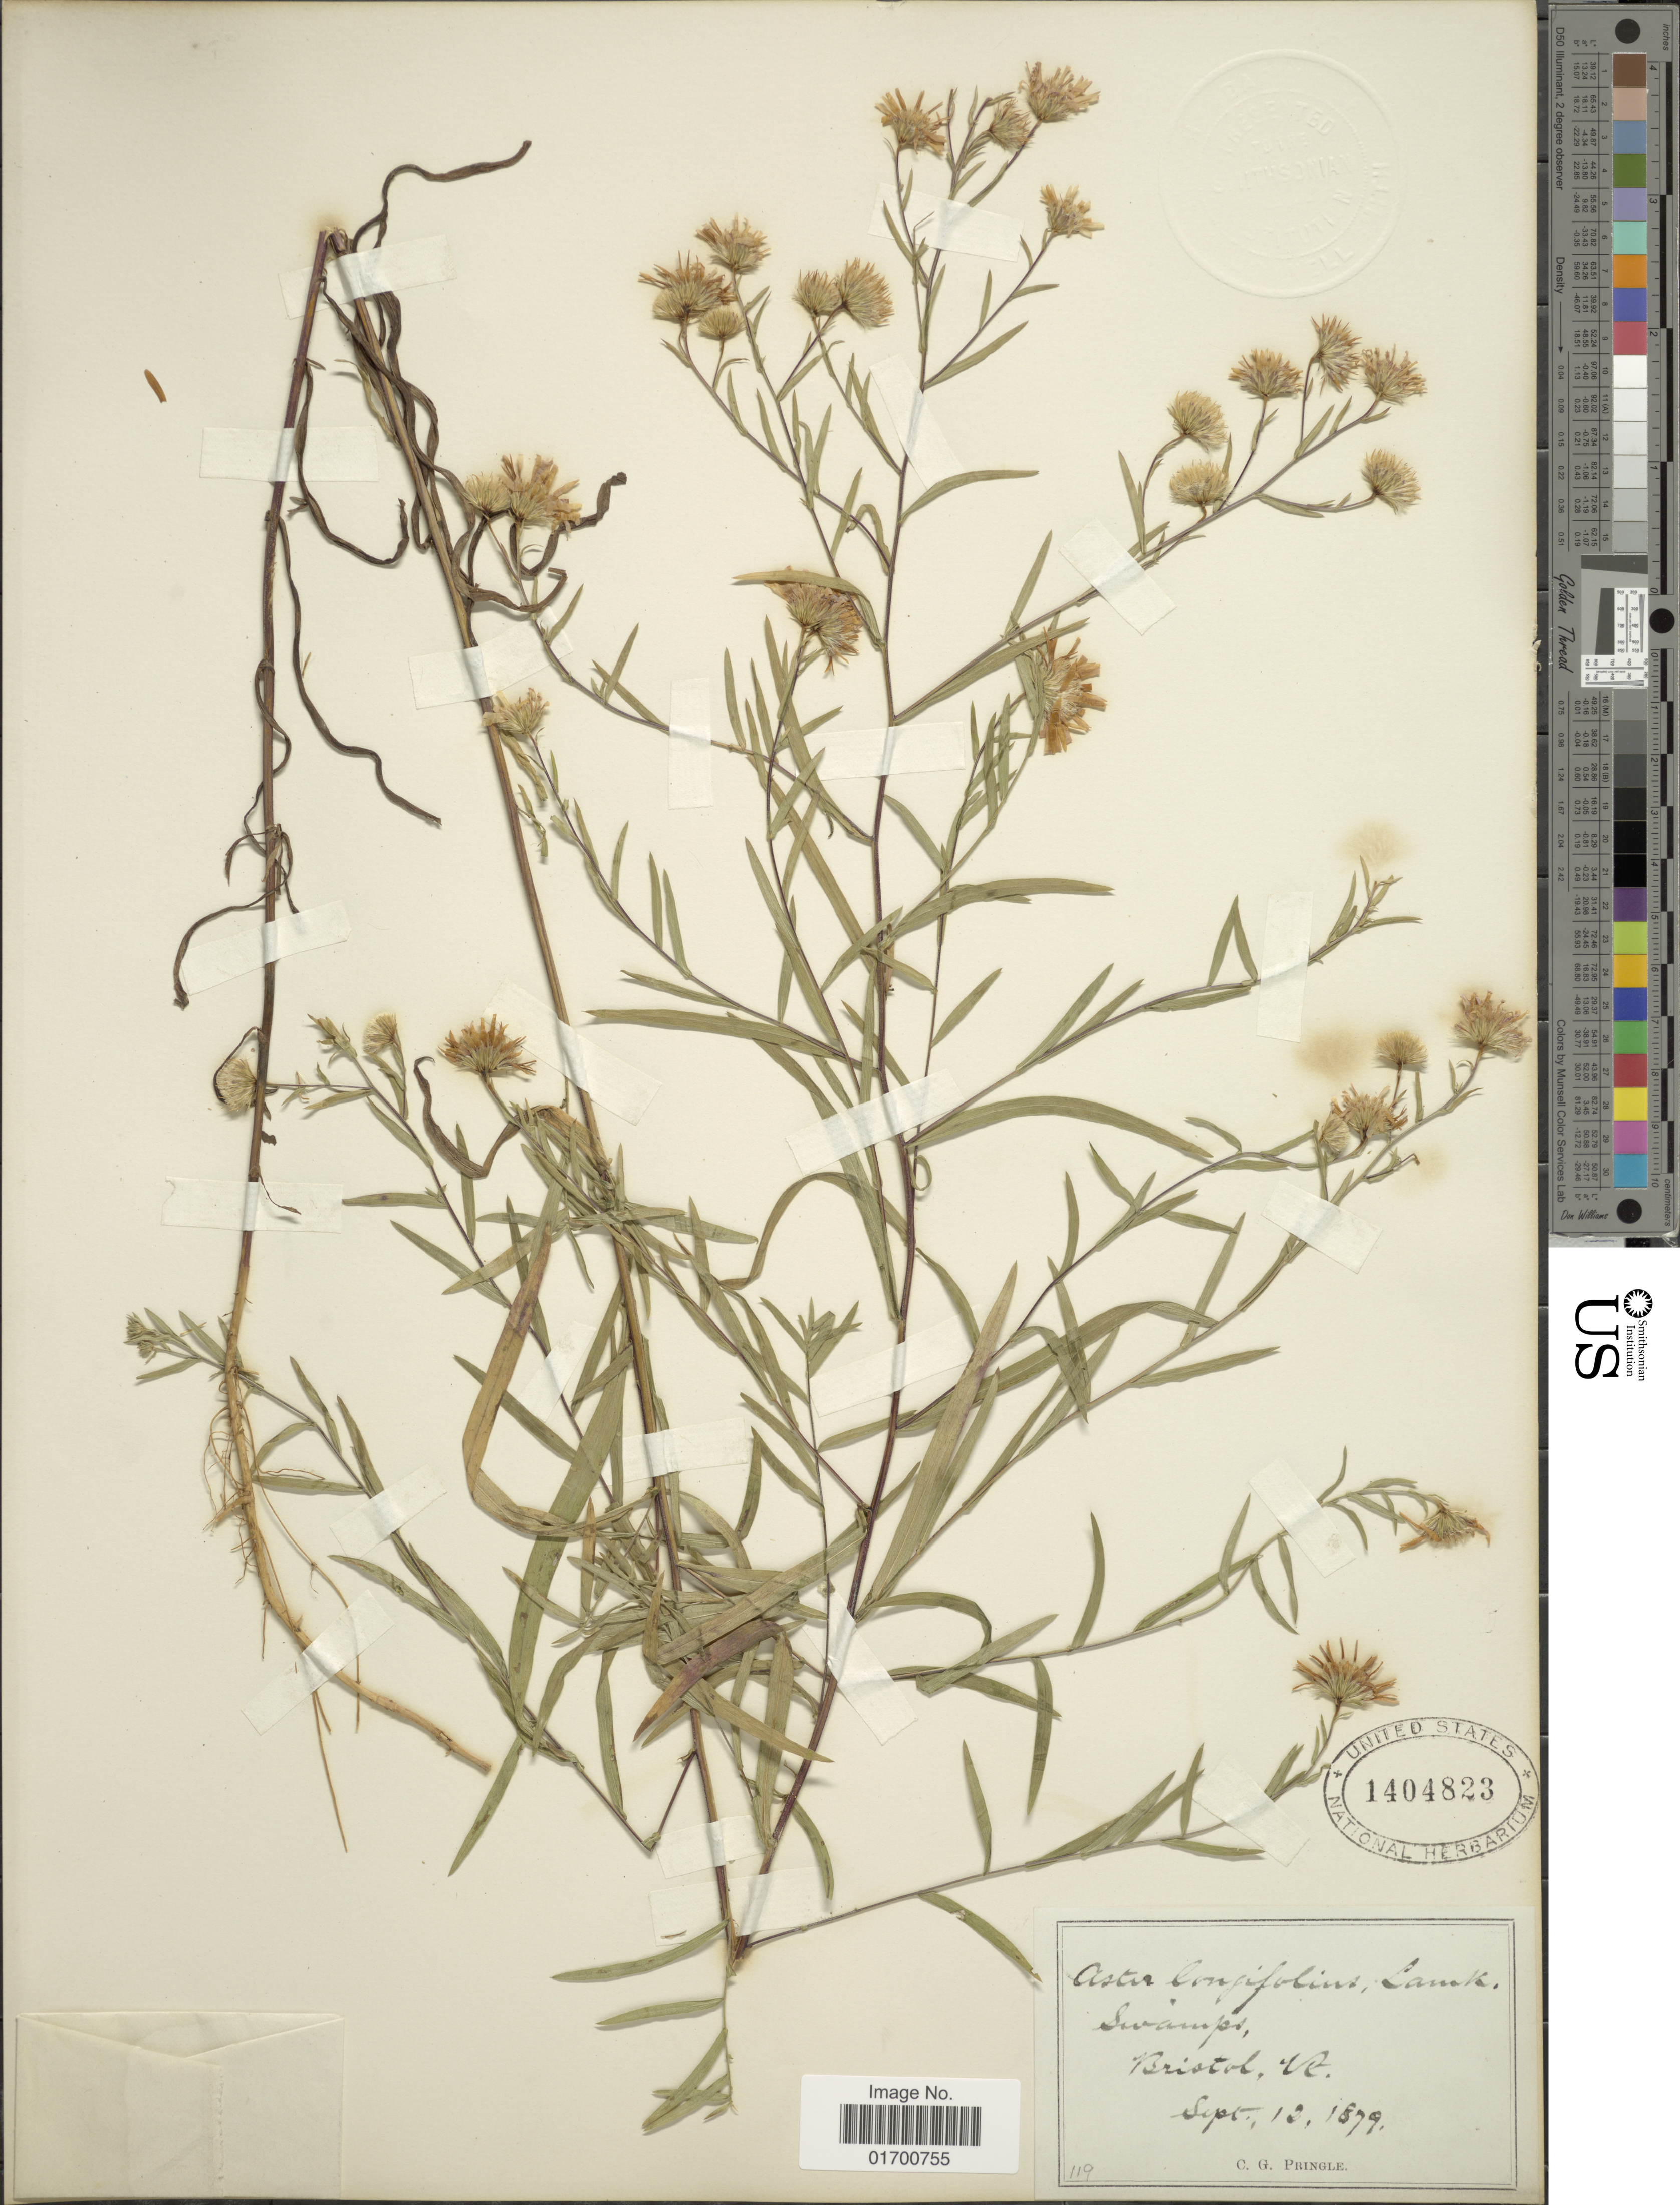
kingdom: Plantae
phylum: Tracheophyta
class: Magnoliopsida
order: Asterales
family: Asteraceae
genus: Symphyotrichum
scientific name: Symphyotrichum longifolium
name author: (Lam.) G.L. Nesom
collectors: C. G. Pringle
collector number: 119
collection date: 1879-09-12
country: United States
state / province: Vermont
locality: Bristol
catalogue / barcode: US 1404823